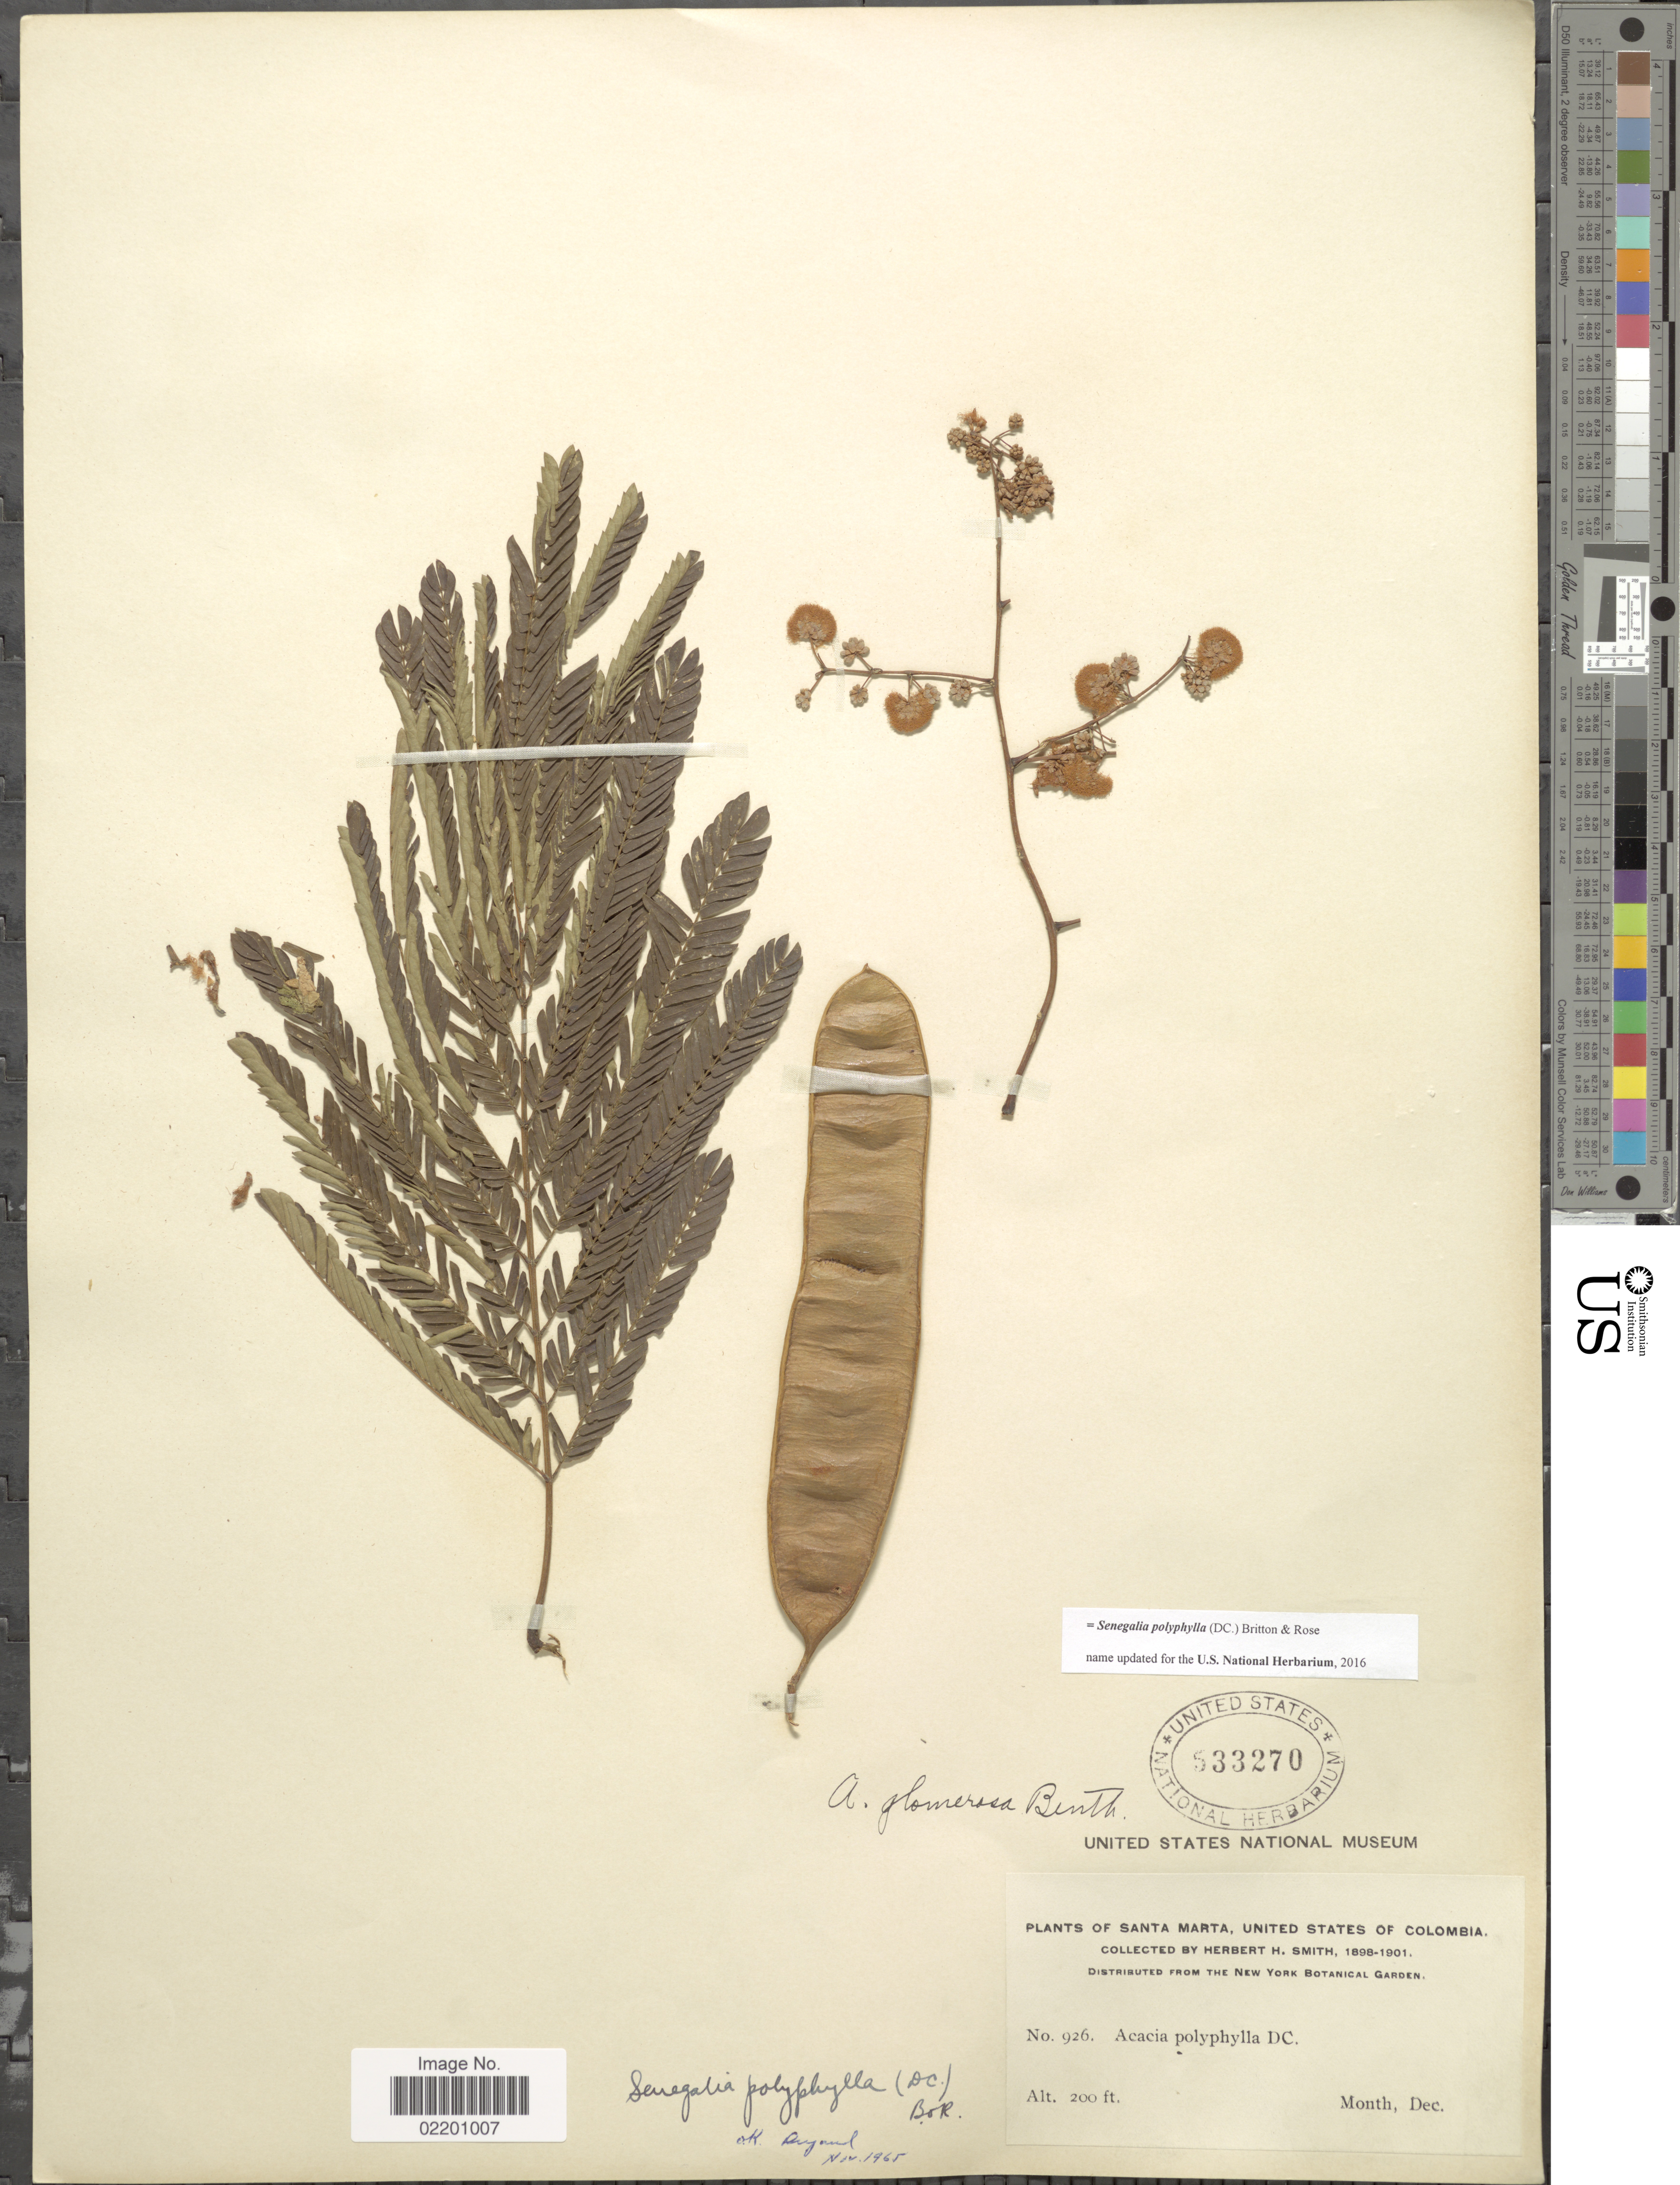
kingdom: Plantae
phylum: Tracheophyta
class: Magnoliopsida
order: Fabales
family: Fabaceae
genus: Senegalia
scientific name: Senegalia loretensis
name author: (J.F. Macbr.) Seigler & Ebinger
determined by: Santos, V. Terra dos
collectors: Herbert H. Smith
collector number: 926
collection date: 1898-12/1901-12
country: Colombia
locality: Santa Marta, United States of Colombia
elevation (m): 61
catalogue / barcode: US 533270